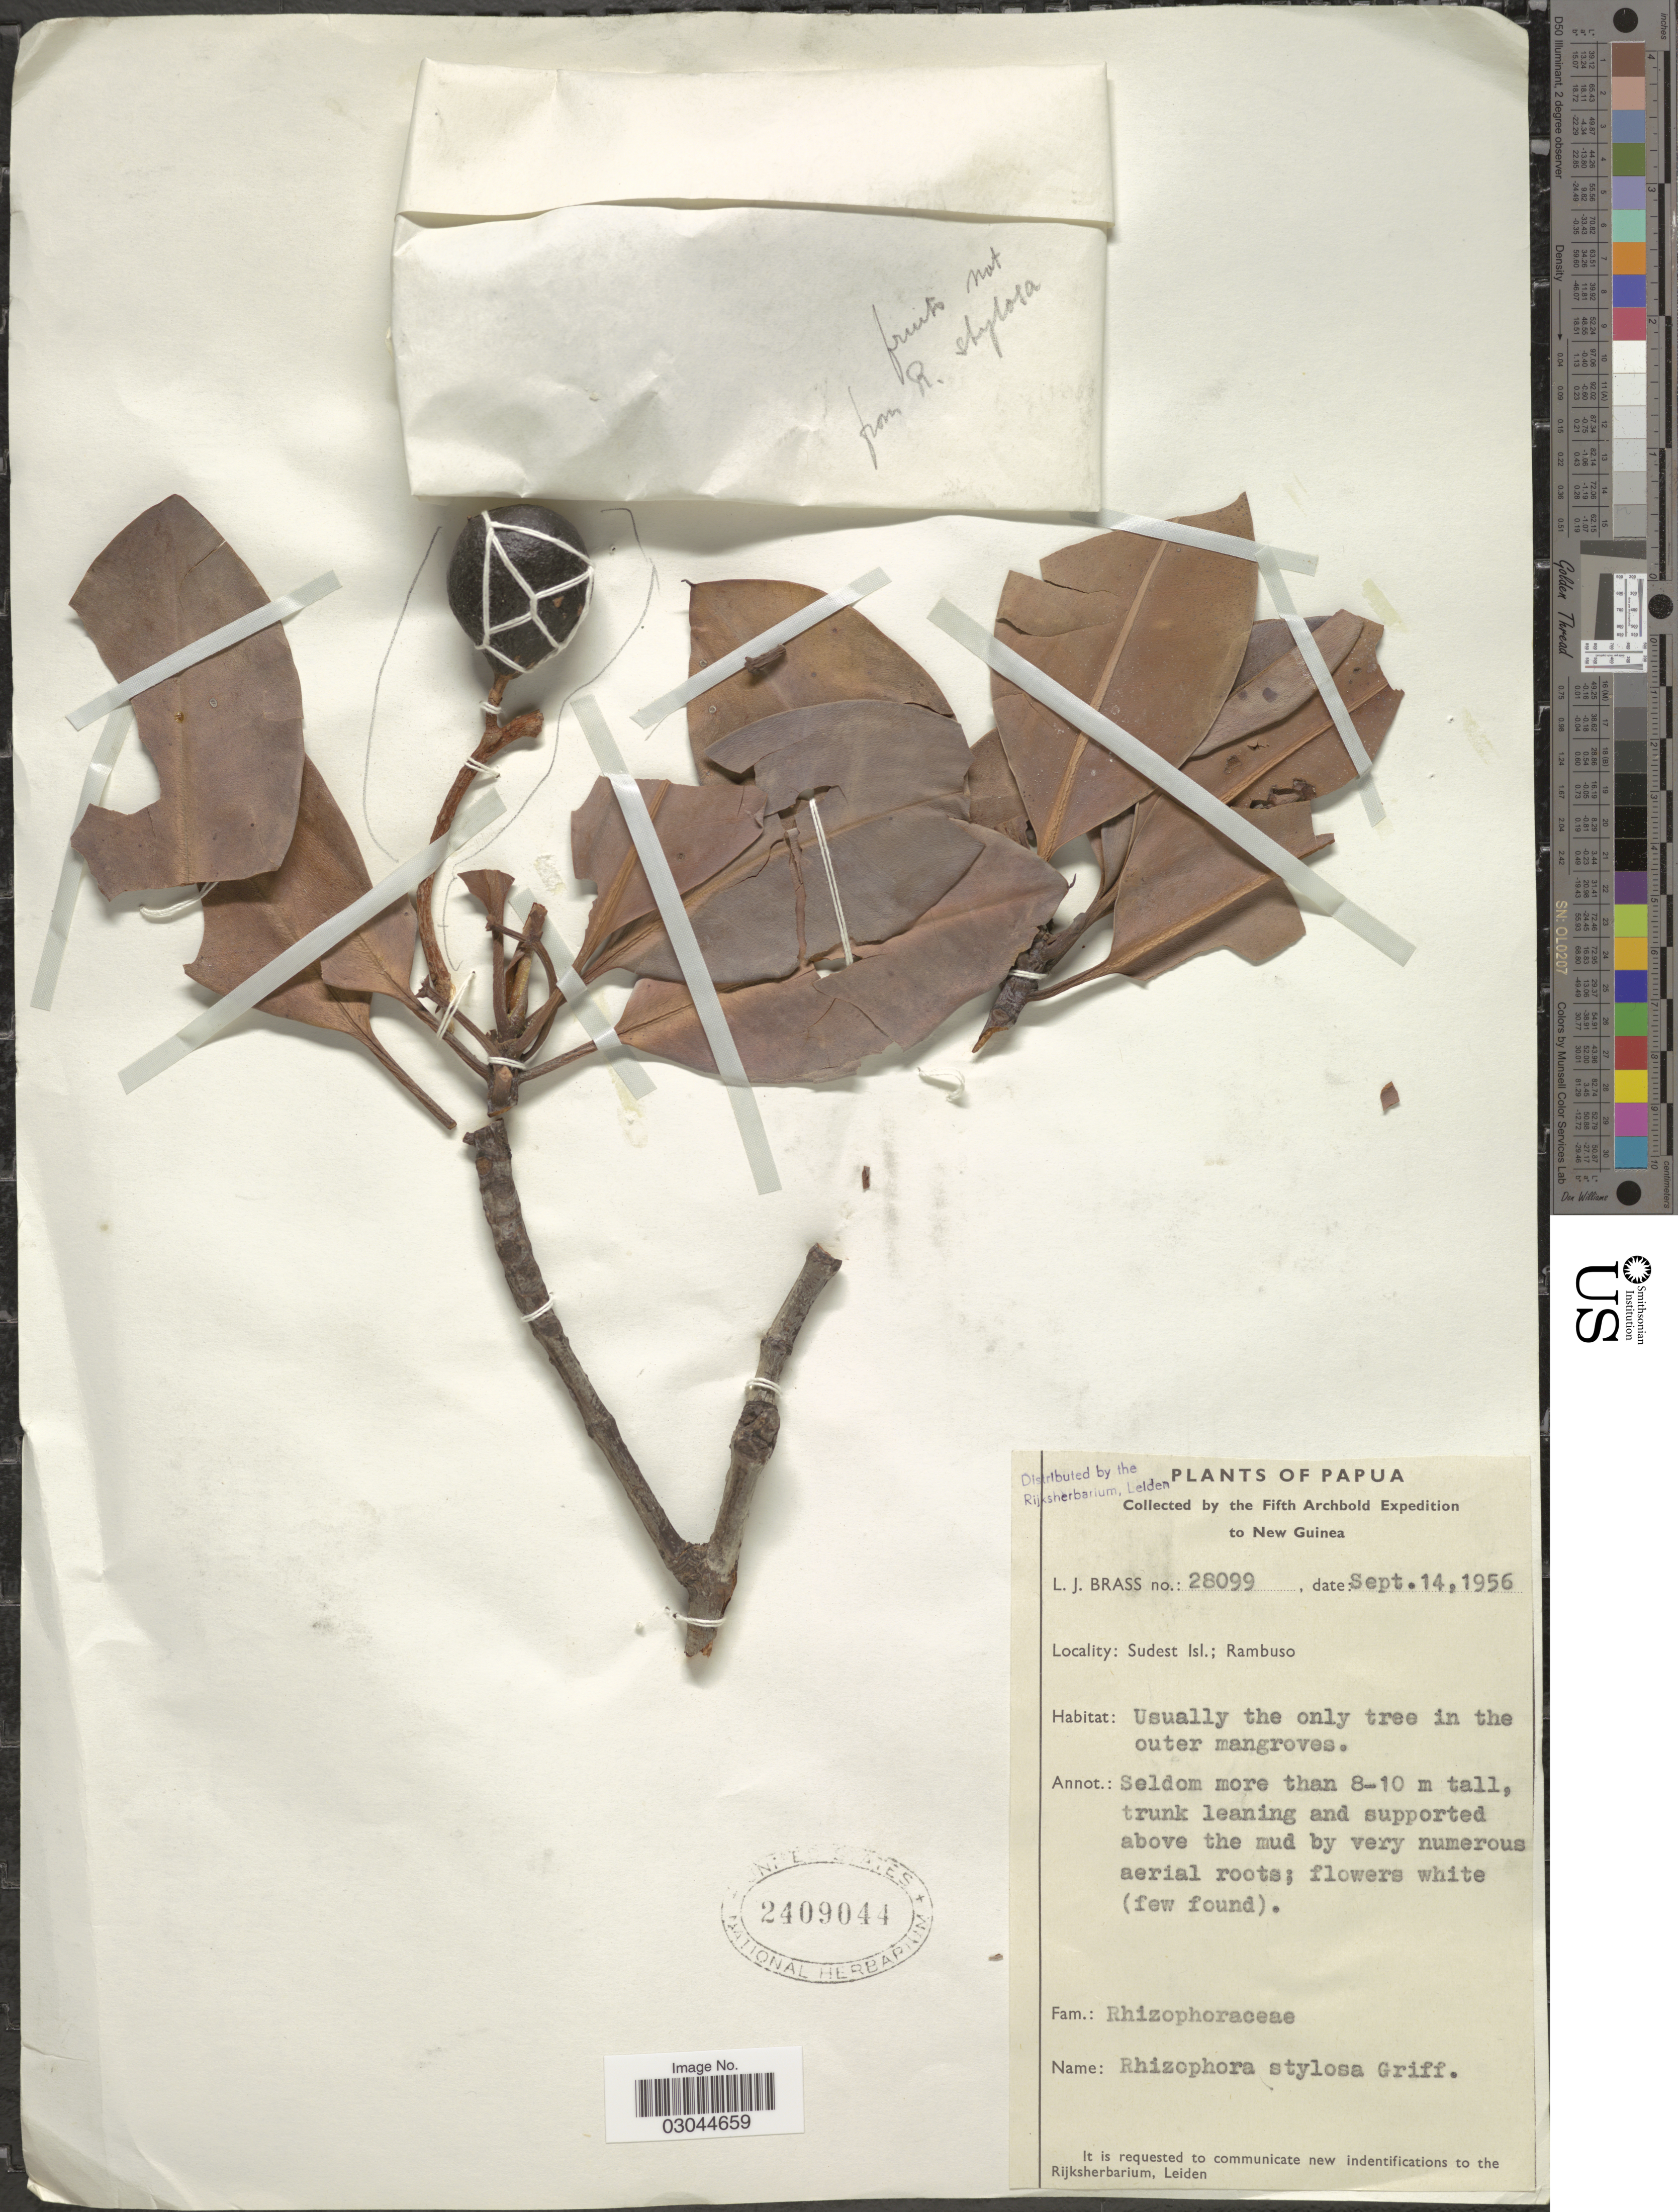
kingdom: Plantae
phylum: Tracheophyta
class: Magnoliopsida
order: Malpighiales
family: Rhizophoraceae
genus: Rhizophora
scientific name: Rhizophora stylosa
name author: Griff.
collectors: L. J. Brass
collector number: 28099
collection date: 1956-09-14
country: Papua New Guinea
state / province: Milne Bay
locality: Papua to New Guinea. Sudest Isl.; Rambuso. Usually the only tree in the outer mangroves.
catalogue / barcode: US 2409044